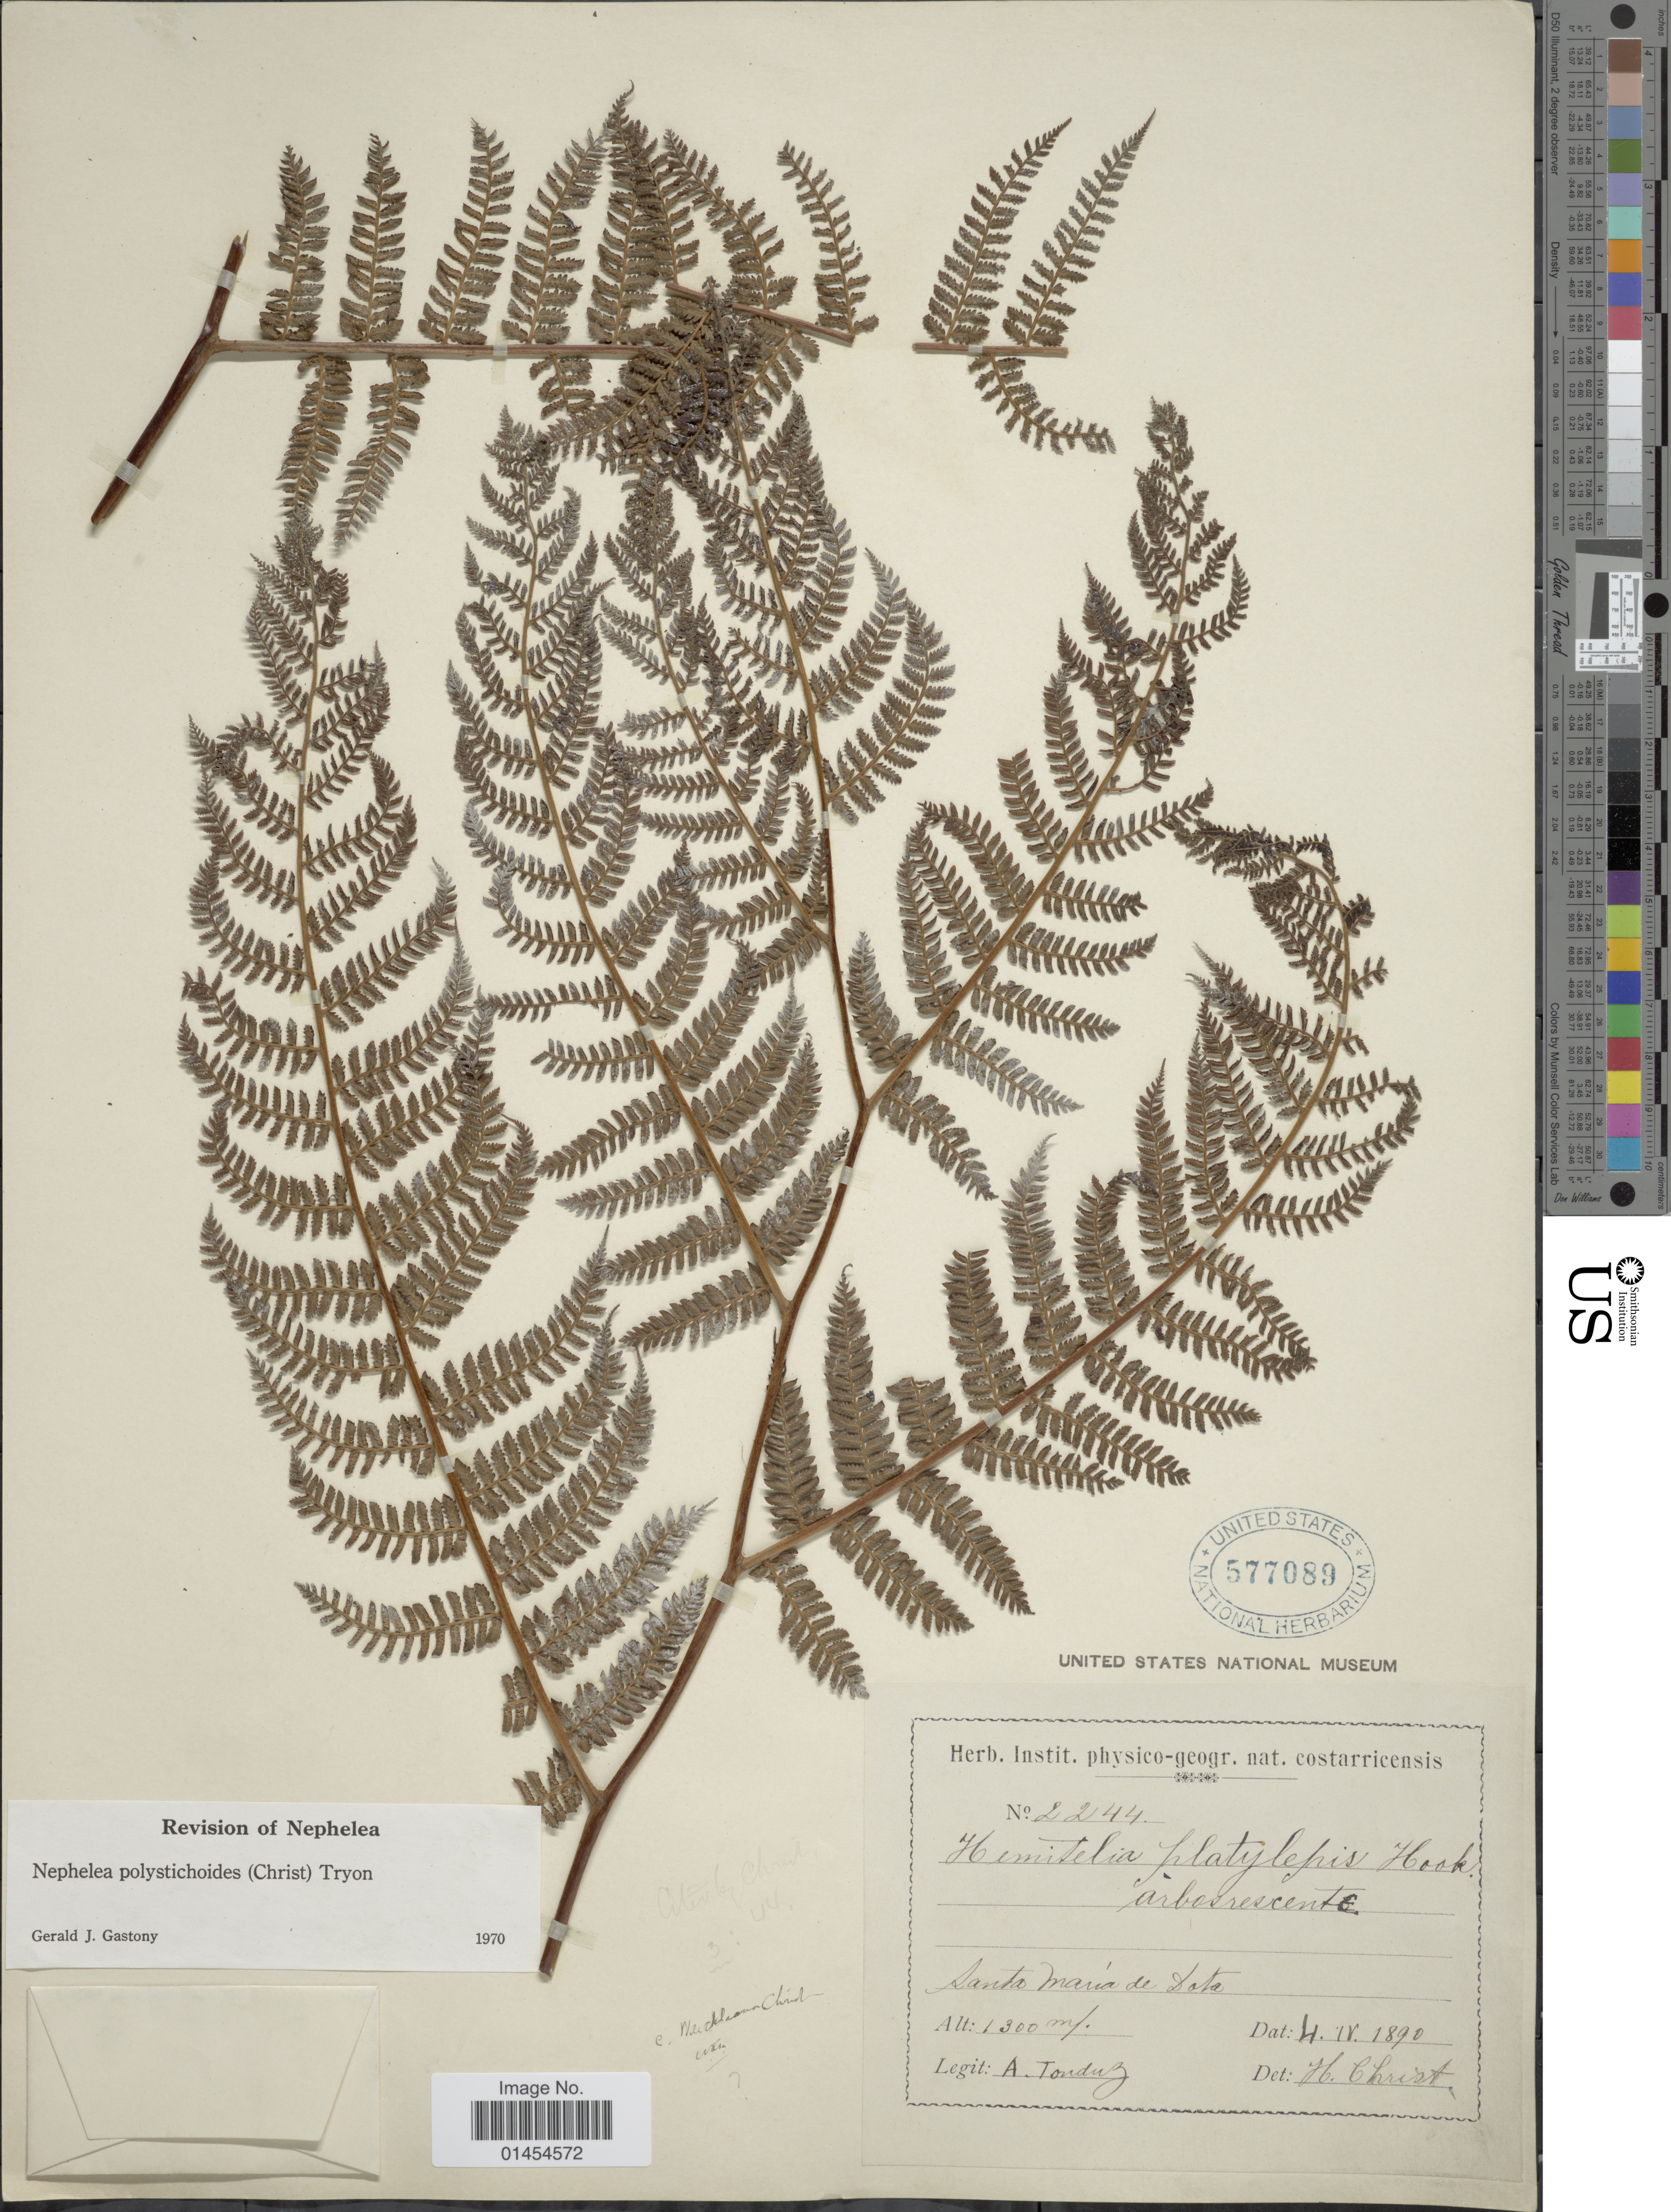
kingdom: Plantae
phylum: Tracheophyta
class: Polypodiopsida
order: Cyatheales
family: Cyatheaceae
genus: Alsophila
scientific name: Alsophila polystichoides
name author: Christ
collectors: A. Tonduz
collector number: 2244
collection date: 1890-04-04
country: Costa Rica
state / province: San José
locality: Santa María de Dota.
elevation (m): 1300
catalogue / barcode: US 577089